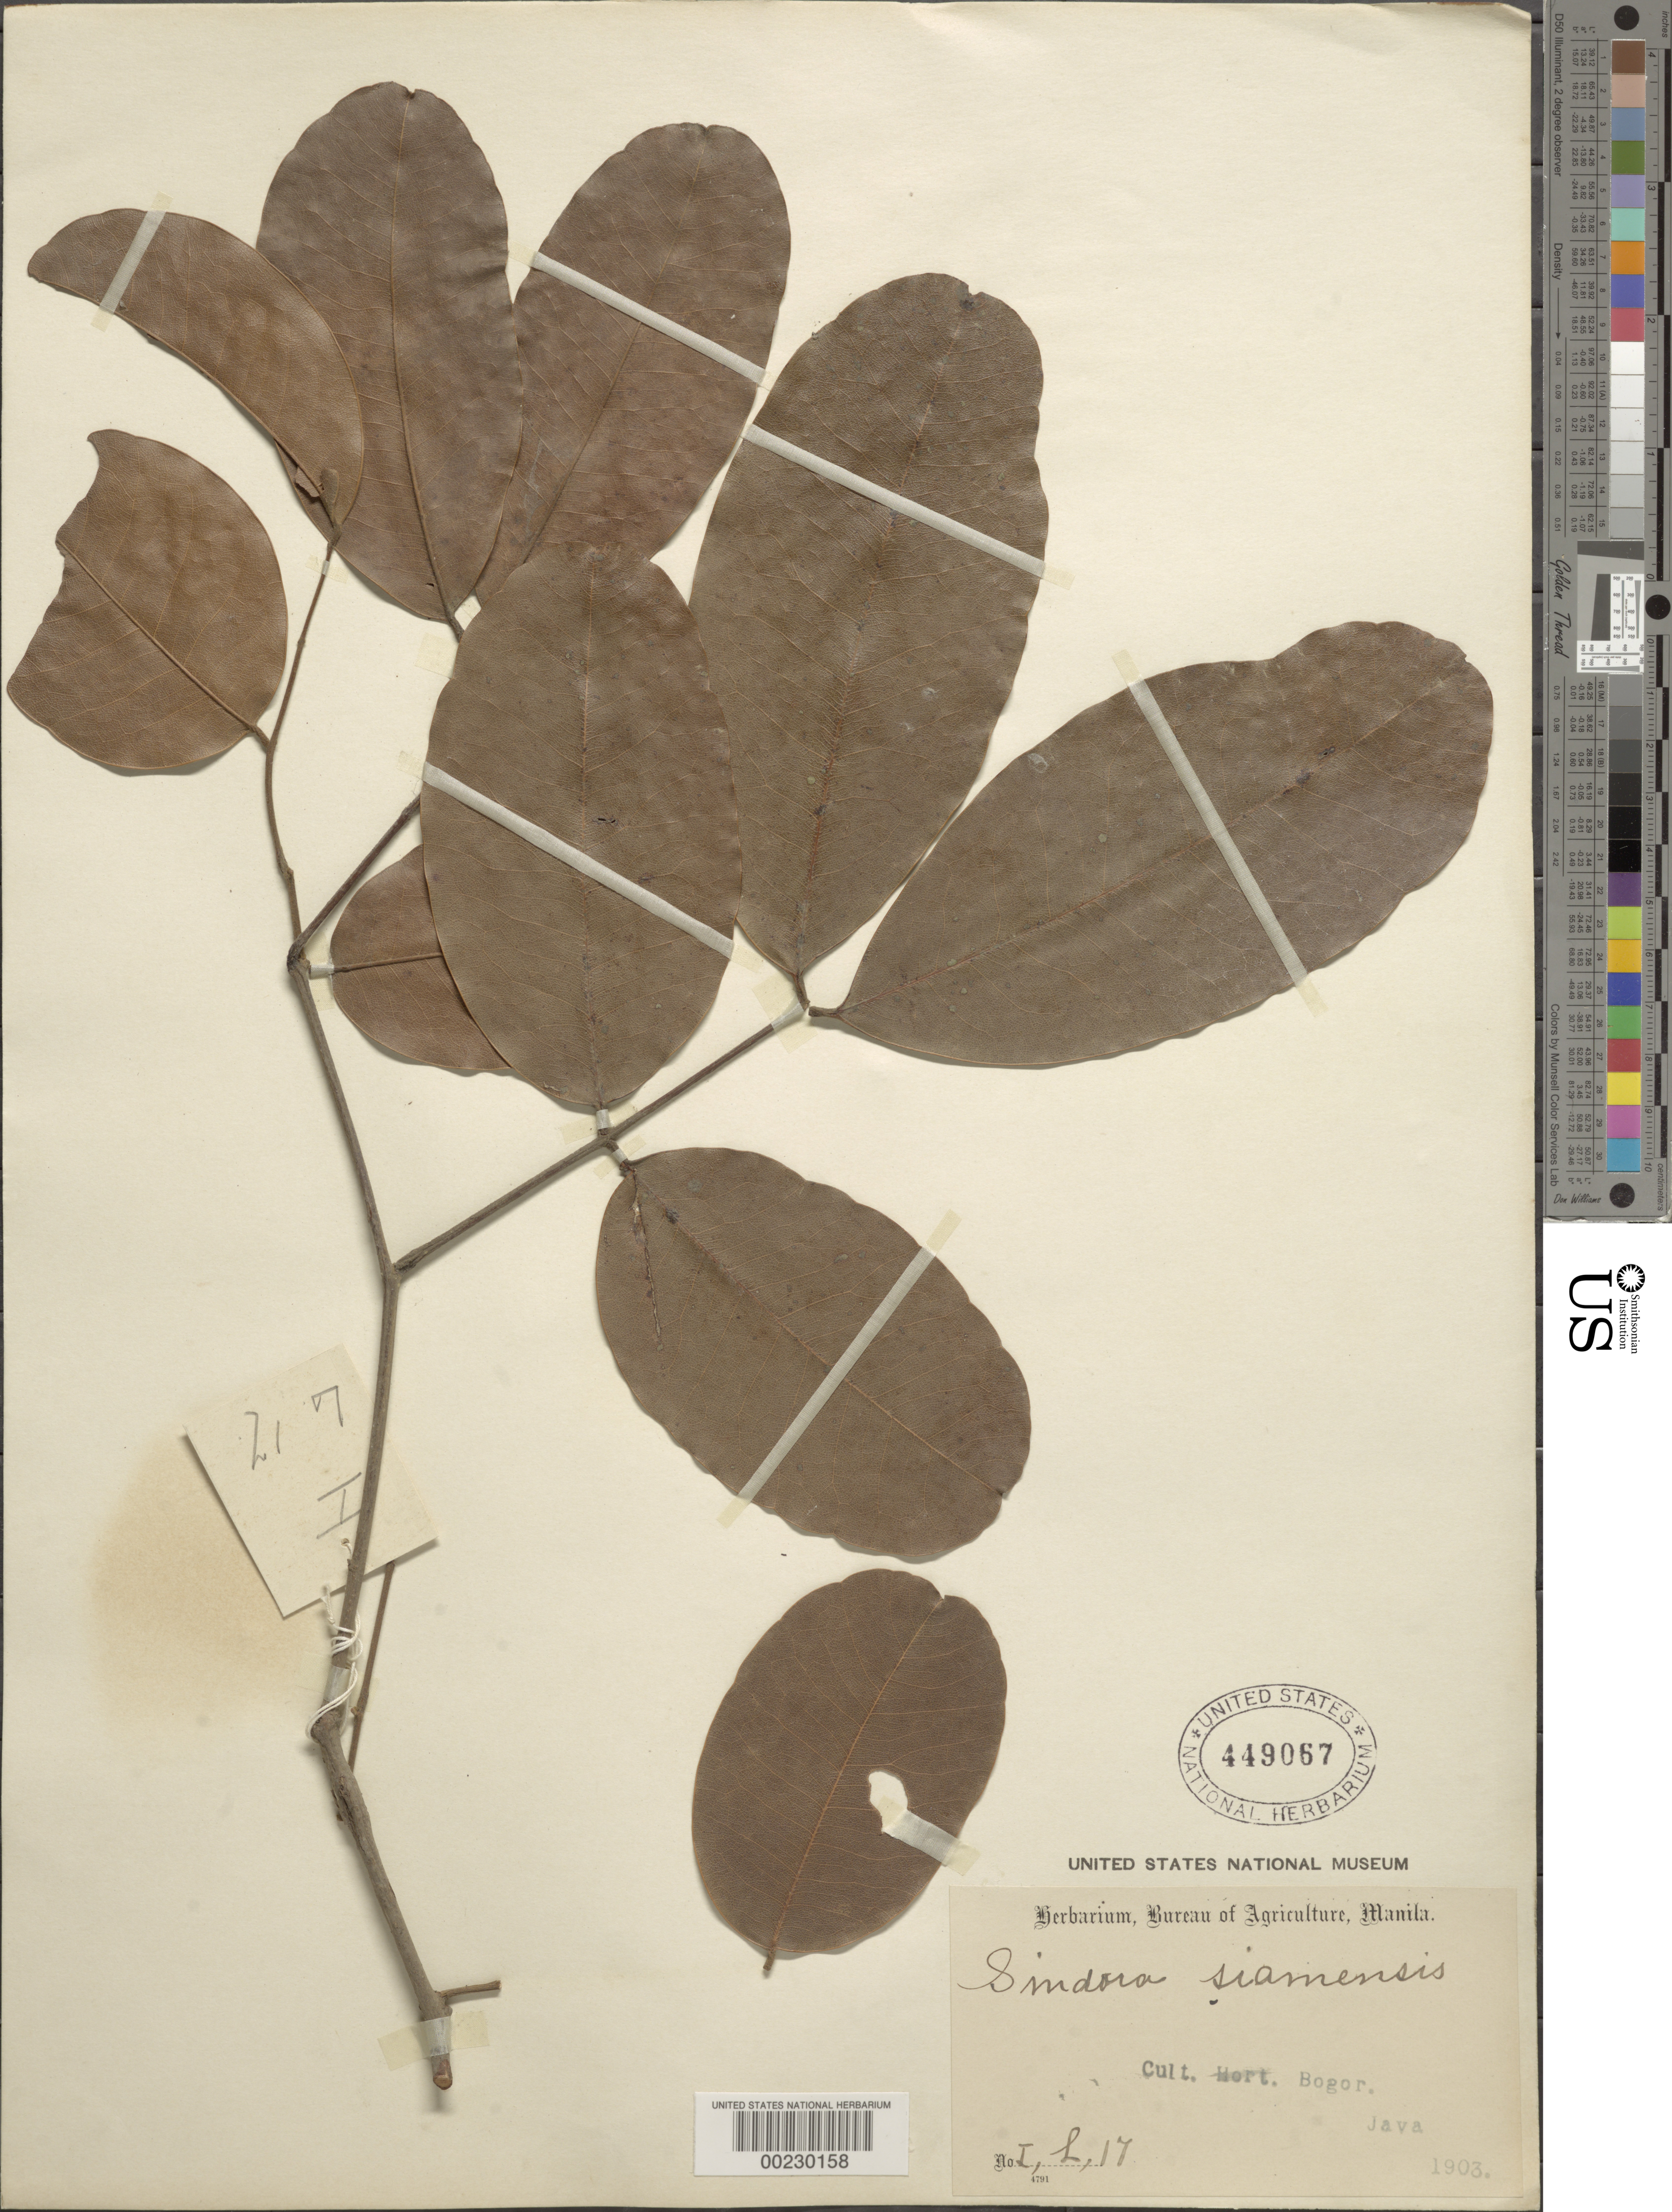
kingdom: Plantae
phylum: Tracheophyta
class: Magnoliopsida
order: Fabales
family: Fabaceae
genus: Sindora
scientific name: Sindora siamensis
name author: Teysm. ex Miq.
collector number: I,l,17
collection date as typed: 1903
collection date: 1903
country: Indonesia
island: Java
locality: Bogar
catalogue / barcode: US 449067